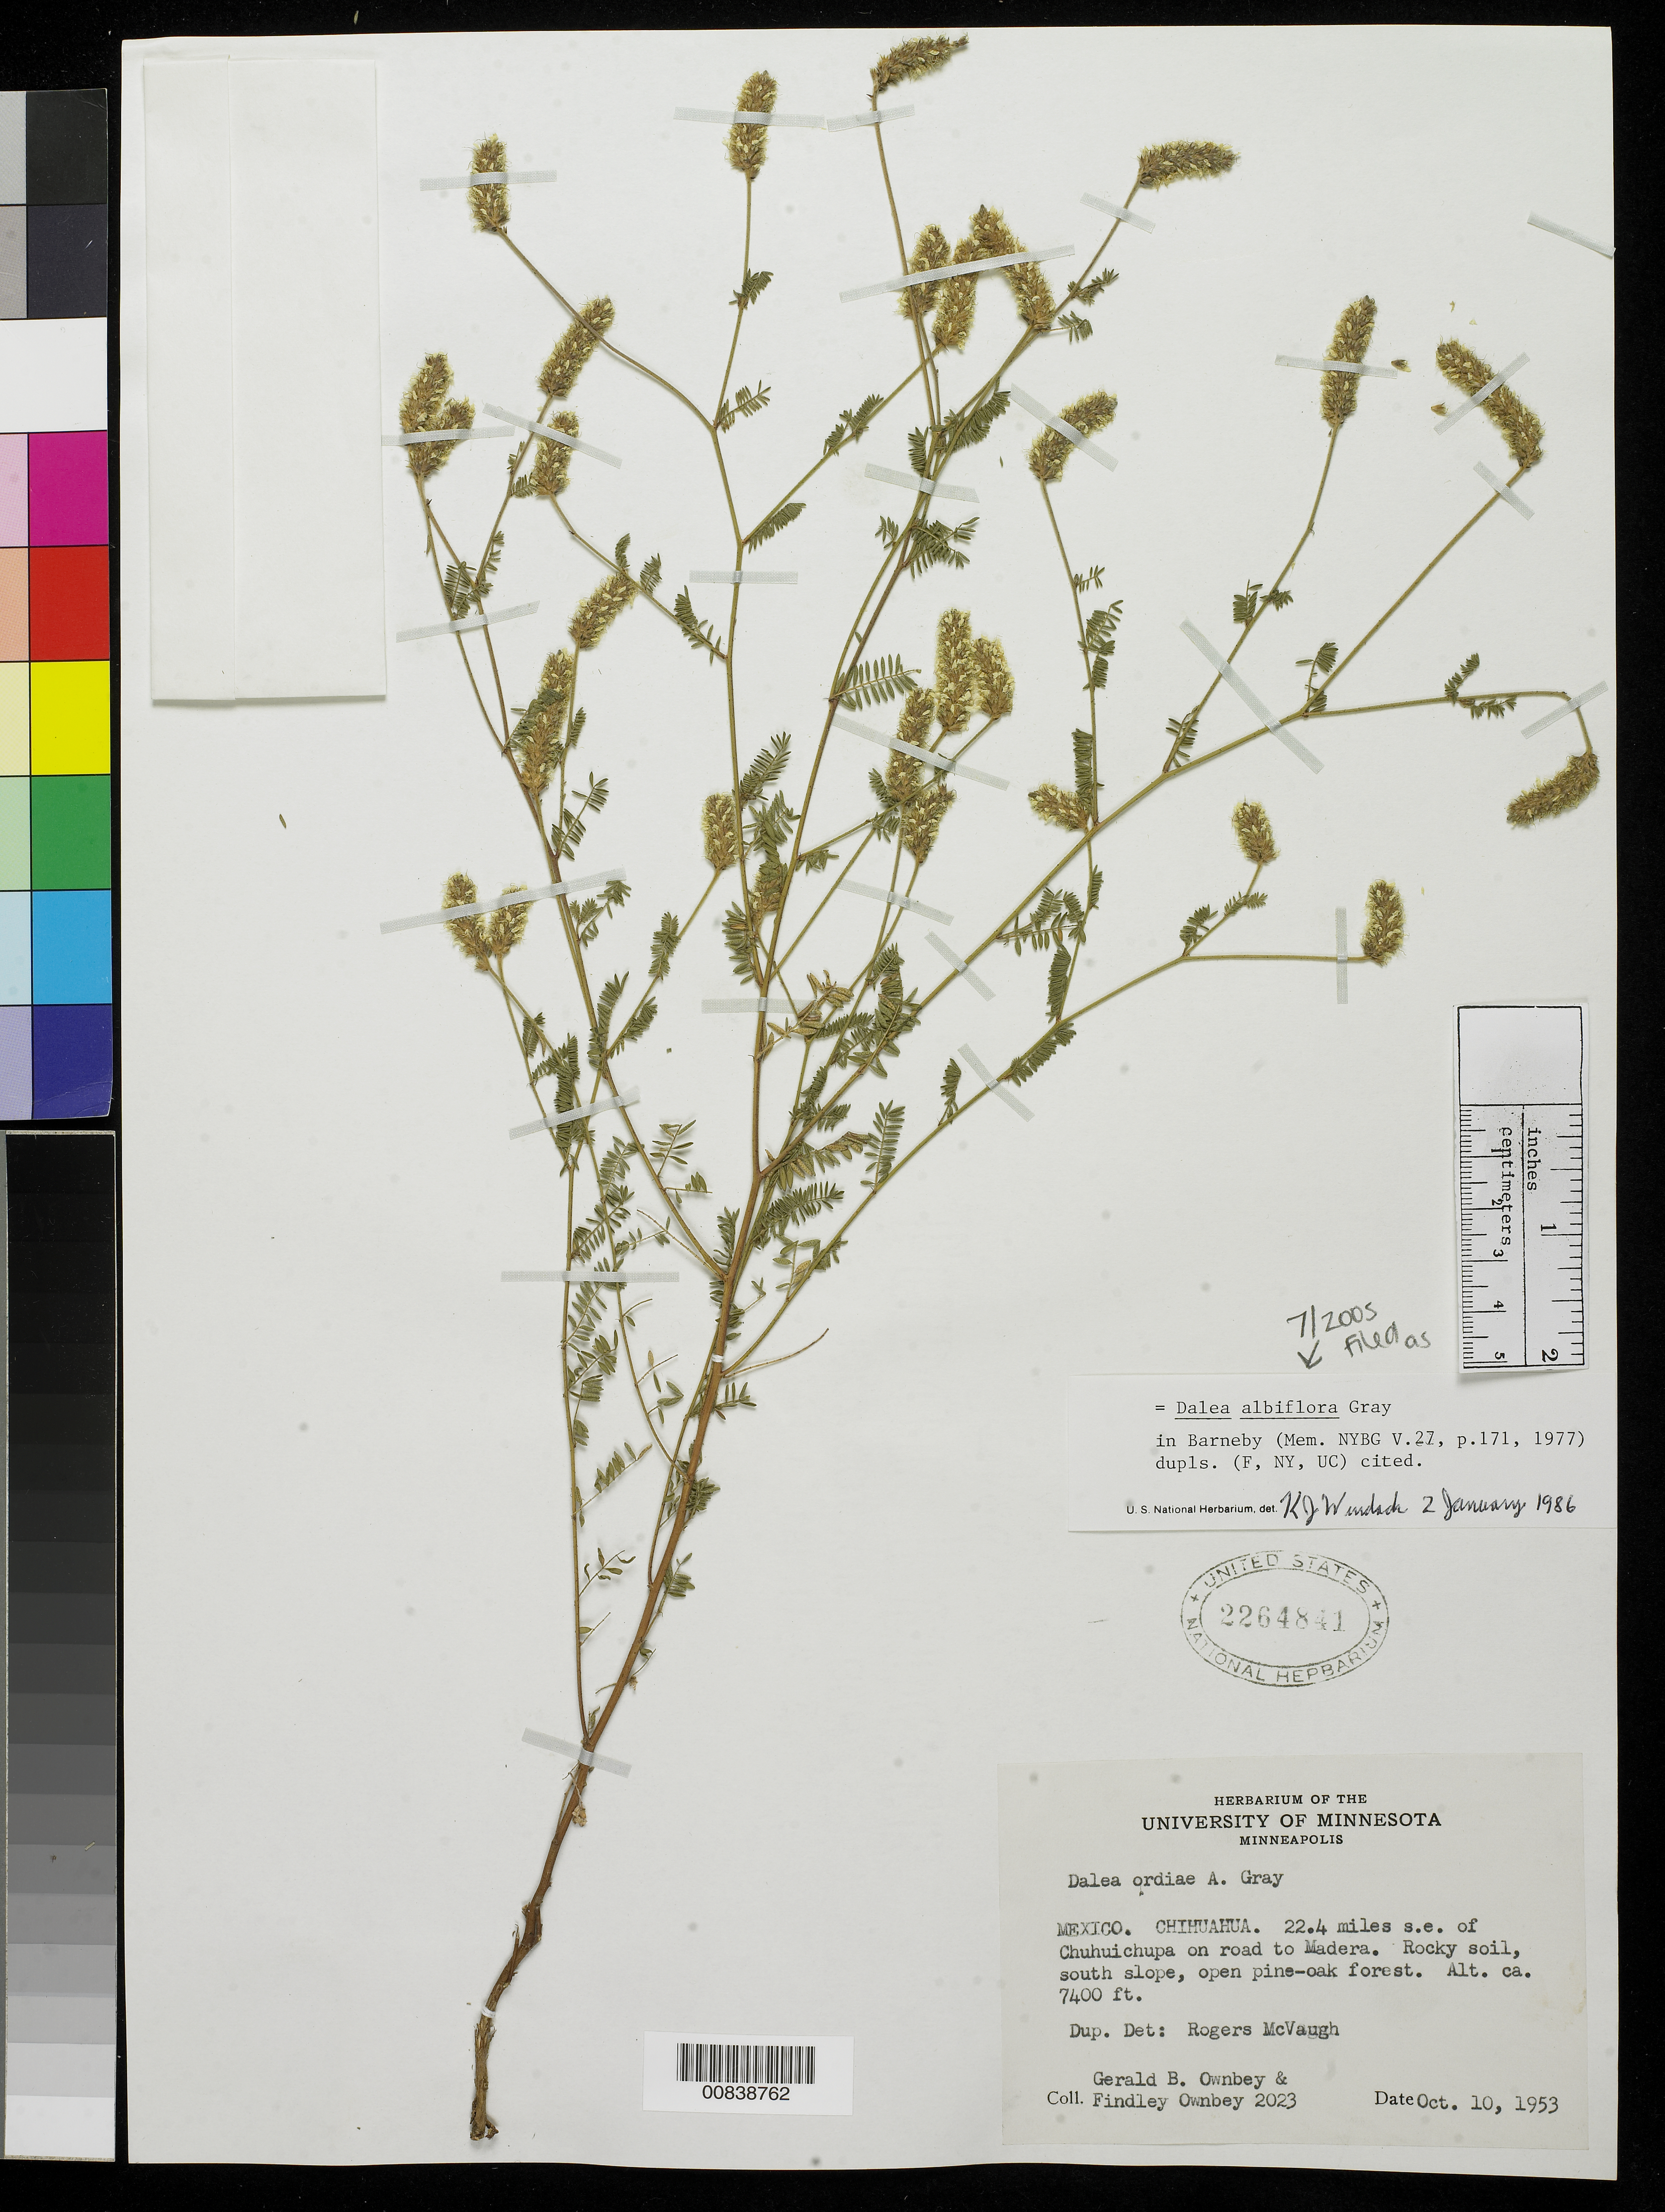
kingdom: Plantae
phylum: Tracheophyta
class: Magnoliopsida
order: Fabales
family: Fabaceae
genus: Dalea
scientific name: Dalea albiflora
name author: A. Gray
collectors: G. B. Ownbey & F. Ownbey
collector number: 2023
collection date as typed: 10 Oct 1953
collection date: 1953-10-10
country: Mexico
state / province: Chihuahua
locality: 22.4 miles SE of Chuhuichupa on road to Madera.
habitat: Rocky soil, south slope, open pine-oak forest.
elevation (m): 2256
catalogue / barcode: US 2264841